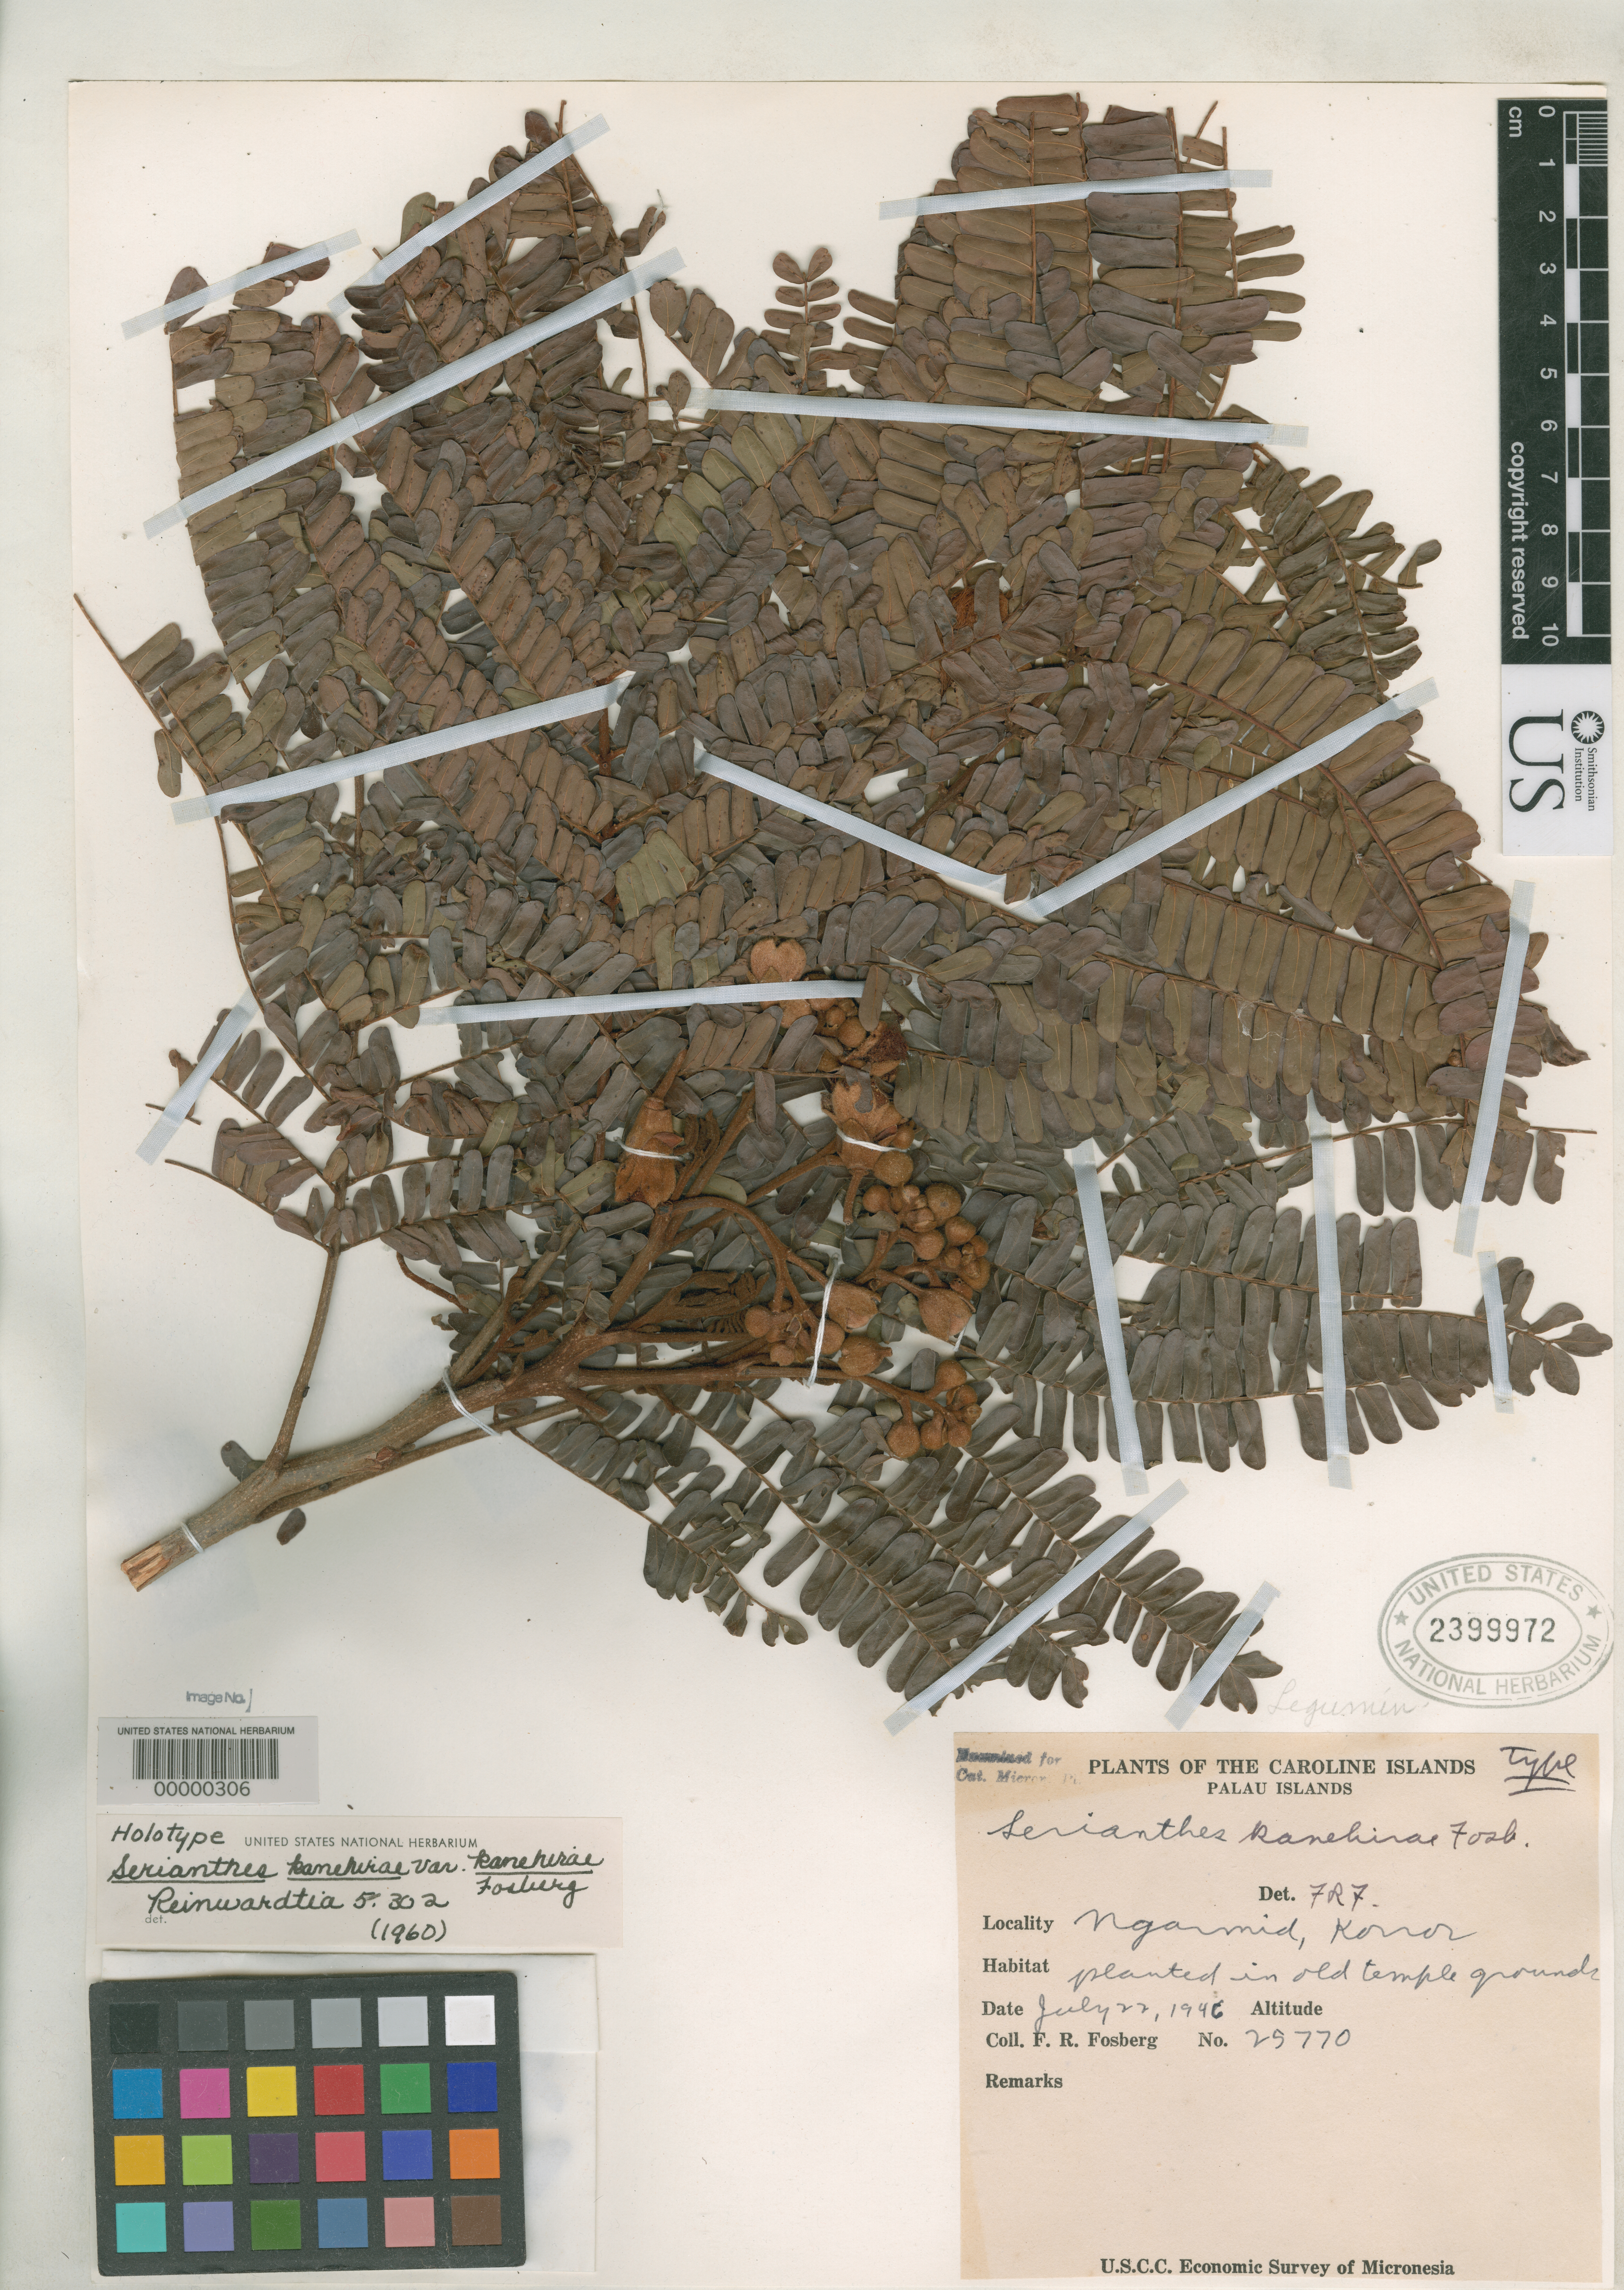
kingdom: Plantae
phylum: Tracheophyta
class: Magnoliopsida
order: Fabales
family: Fabaceae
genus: Serianthes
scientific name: Serianthes kanehirae var. kanehirae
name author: Fosberg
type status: Holotype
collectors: F. R. Fosberg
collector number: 25770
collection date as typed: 22 Jul 1946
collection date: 1946-07-22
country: Palau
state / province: Koror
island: Oreor (Koror)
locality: Ngarmid.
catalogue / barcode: US 2399972